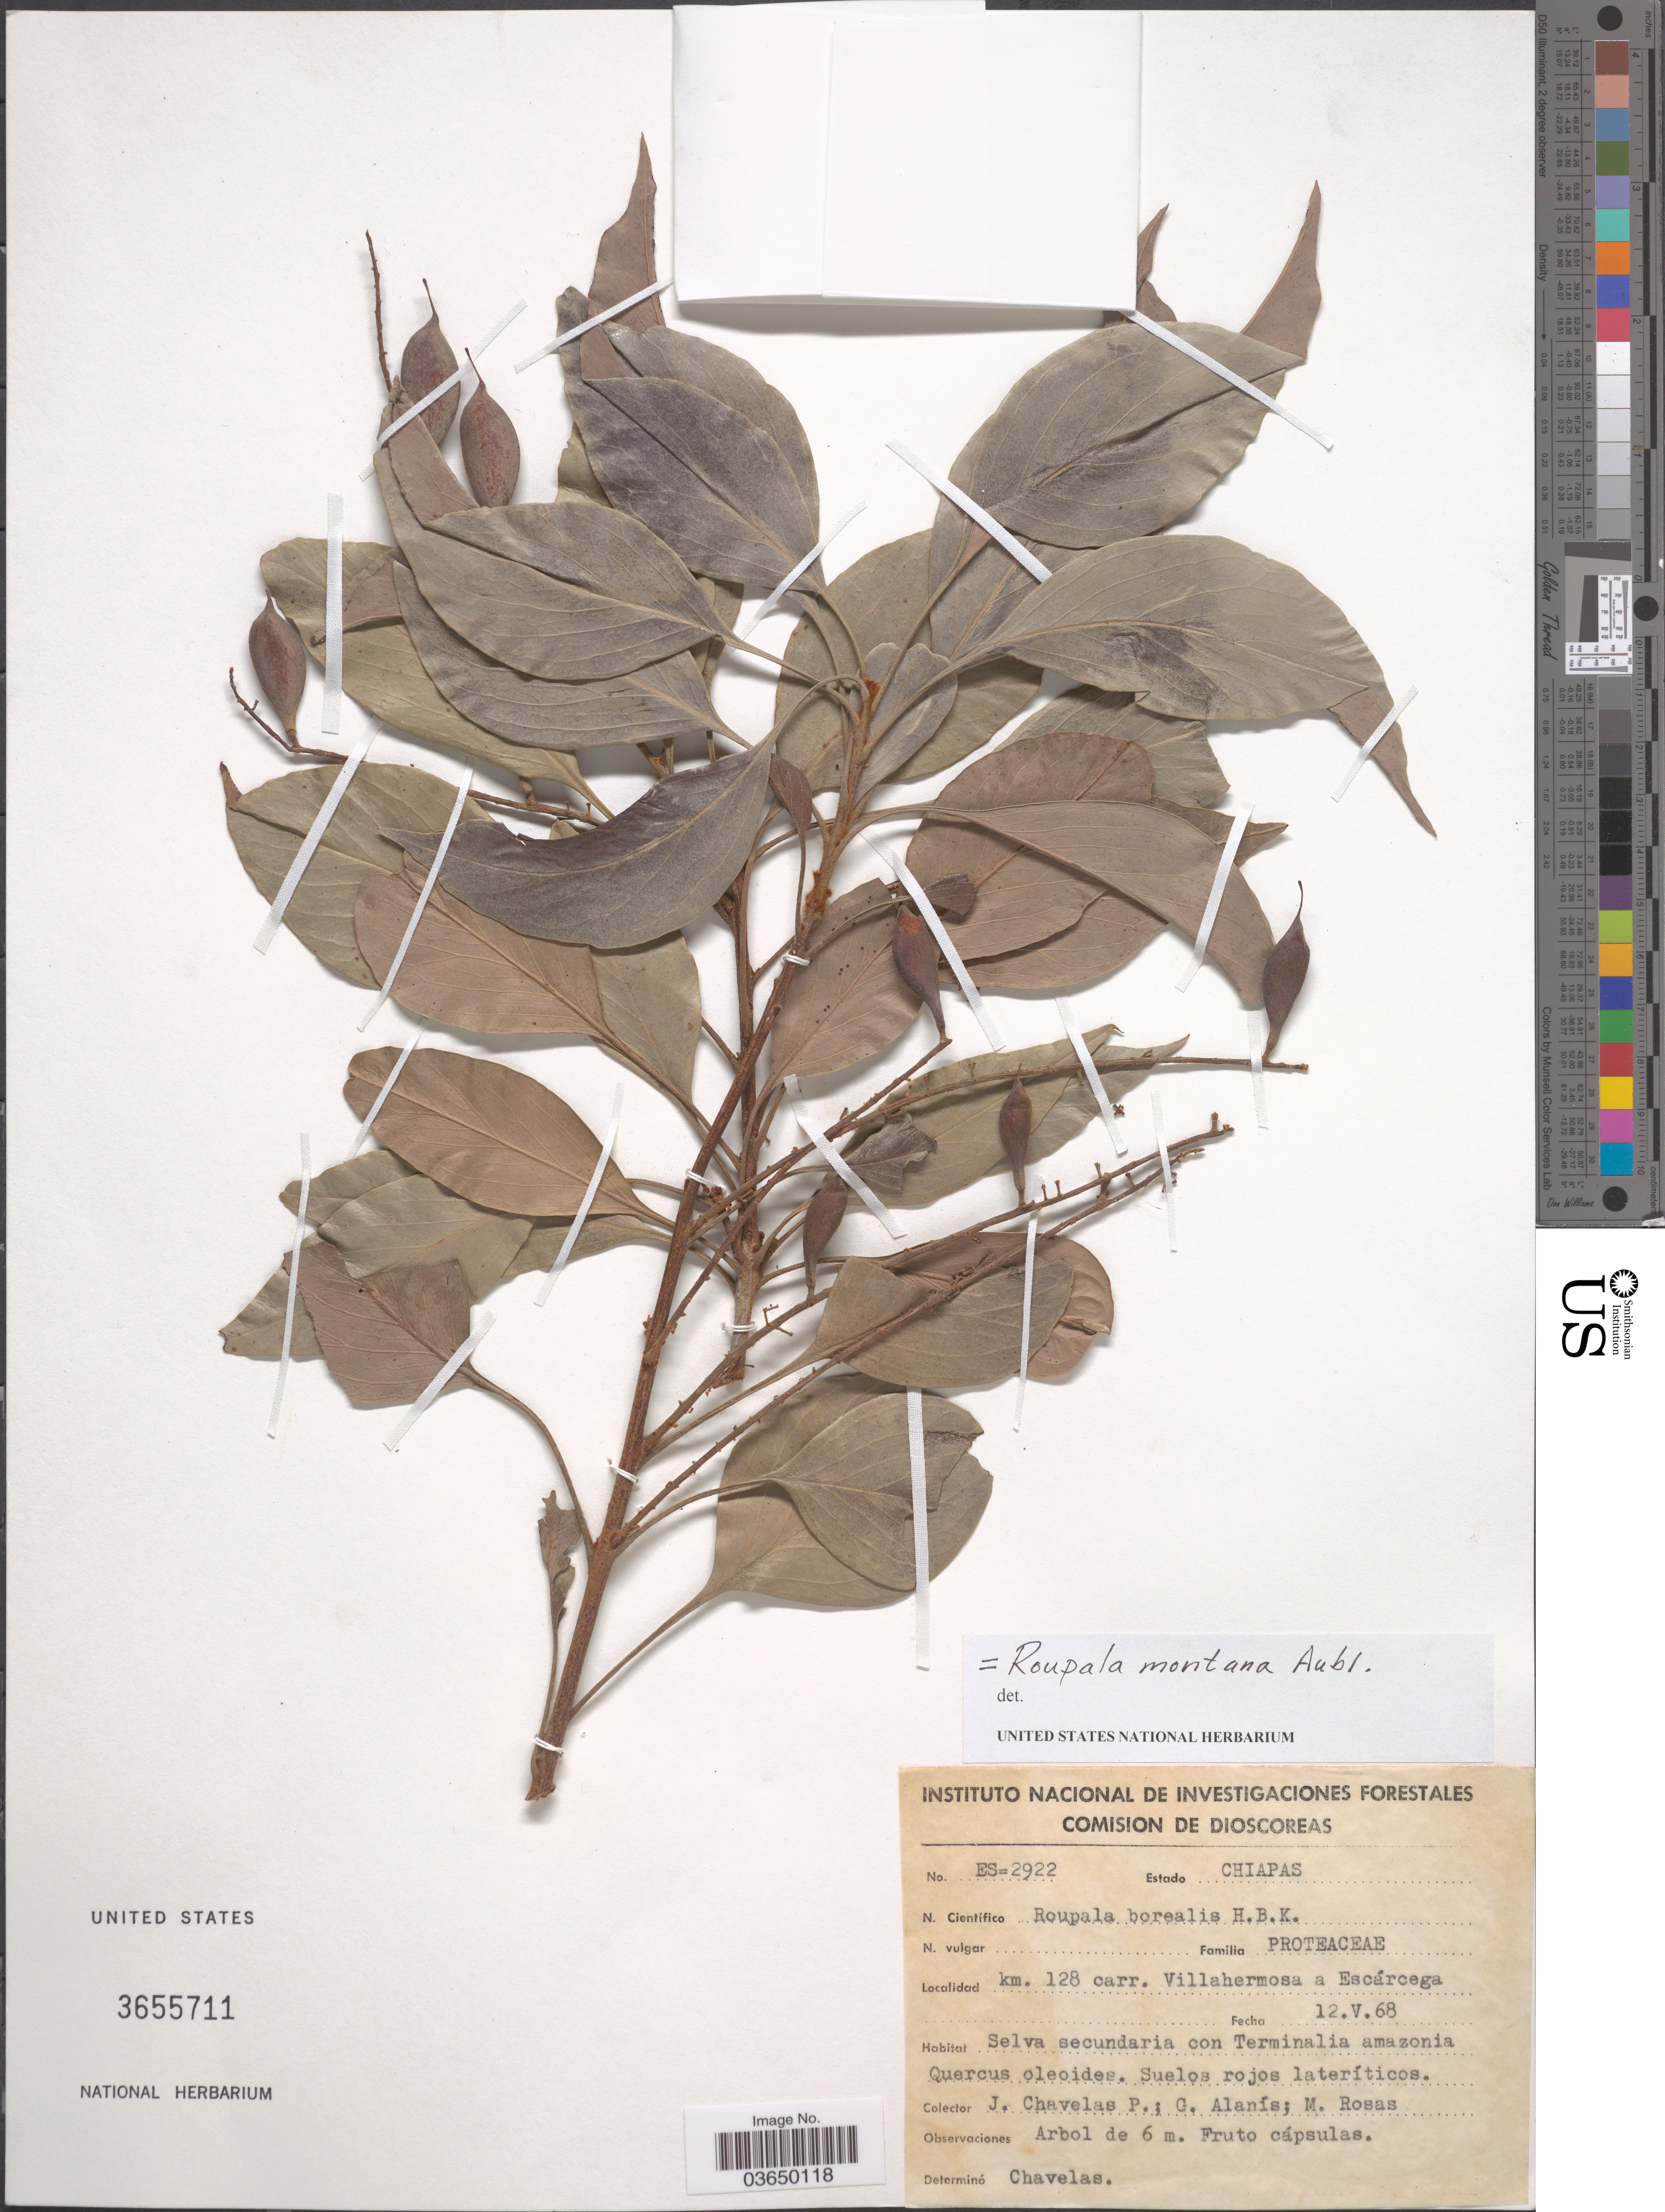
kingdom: Plantae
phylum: Tracheophyta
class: Magnoliopsida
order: Proteales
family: Proteaceae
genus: Roupala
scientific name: Roupala montana var. montana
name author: Aubl.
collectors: J. Chavelas P., G. Alanis & M. Rosas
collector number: ES=2922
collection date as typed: Transcribed d/m/y: 12/5/68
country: Mexico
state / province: Chiapas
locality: Km. 128 carr. Villahermosa a Escárcega.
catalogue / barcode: US 3655711